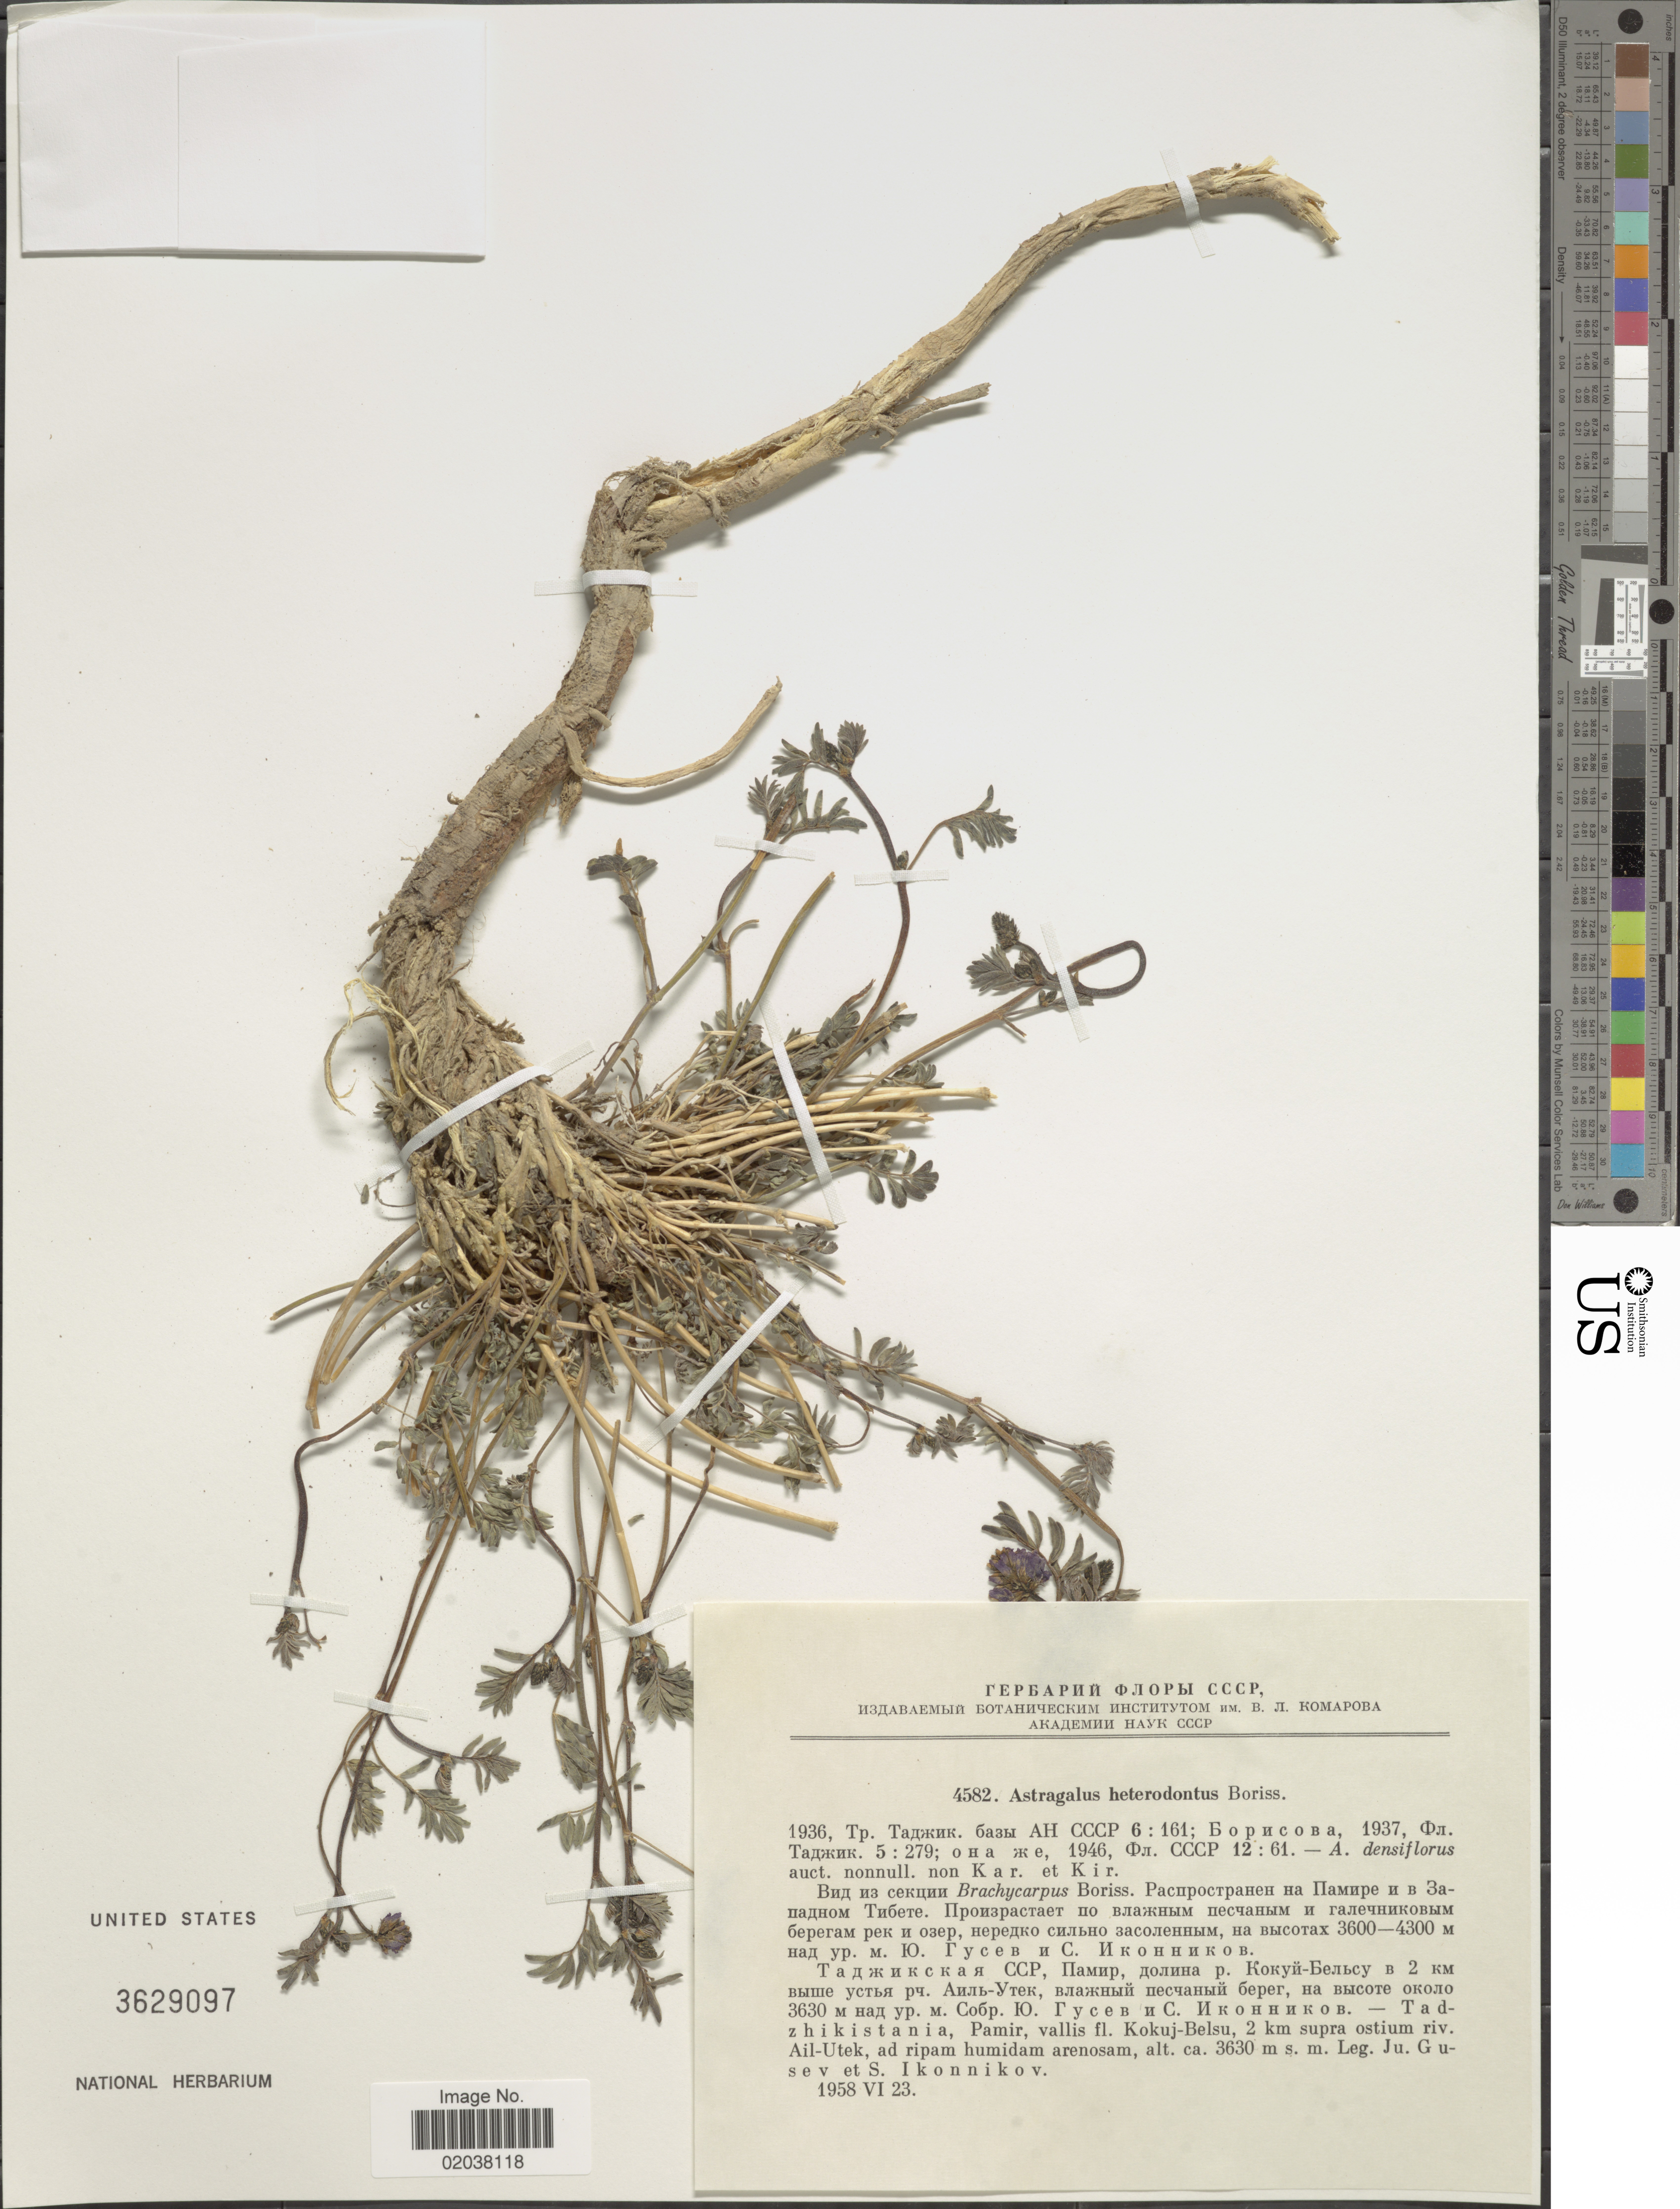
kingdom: Plantae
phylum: Tracheophyta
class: Magnoliopsida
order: Fabales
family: Fabaceae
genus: Astragalus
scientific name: Astragalus heterodontus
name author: Boriss.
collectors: J. Gusev & S. Ikonnikov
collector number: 4582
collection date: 1958-06-23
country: Tajikistan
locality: Tadzhikistania, Pamir vallis fl. Kokuj-Belsu, 2 km supra ostium riv. Ail-Utek, ad ripam humidam arenosam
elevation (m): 3630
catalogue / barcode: US 3629097